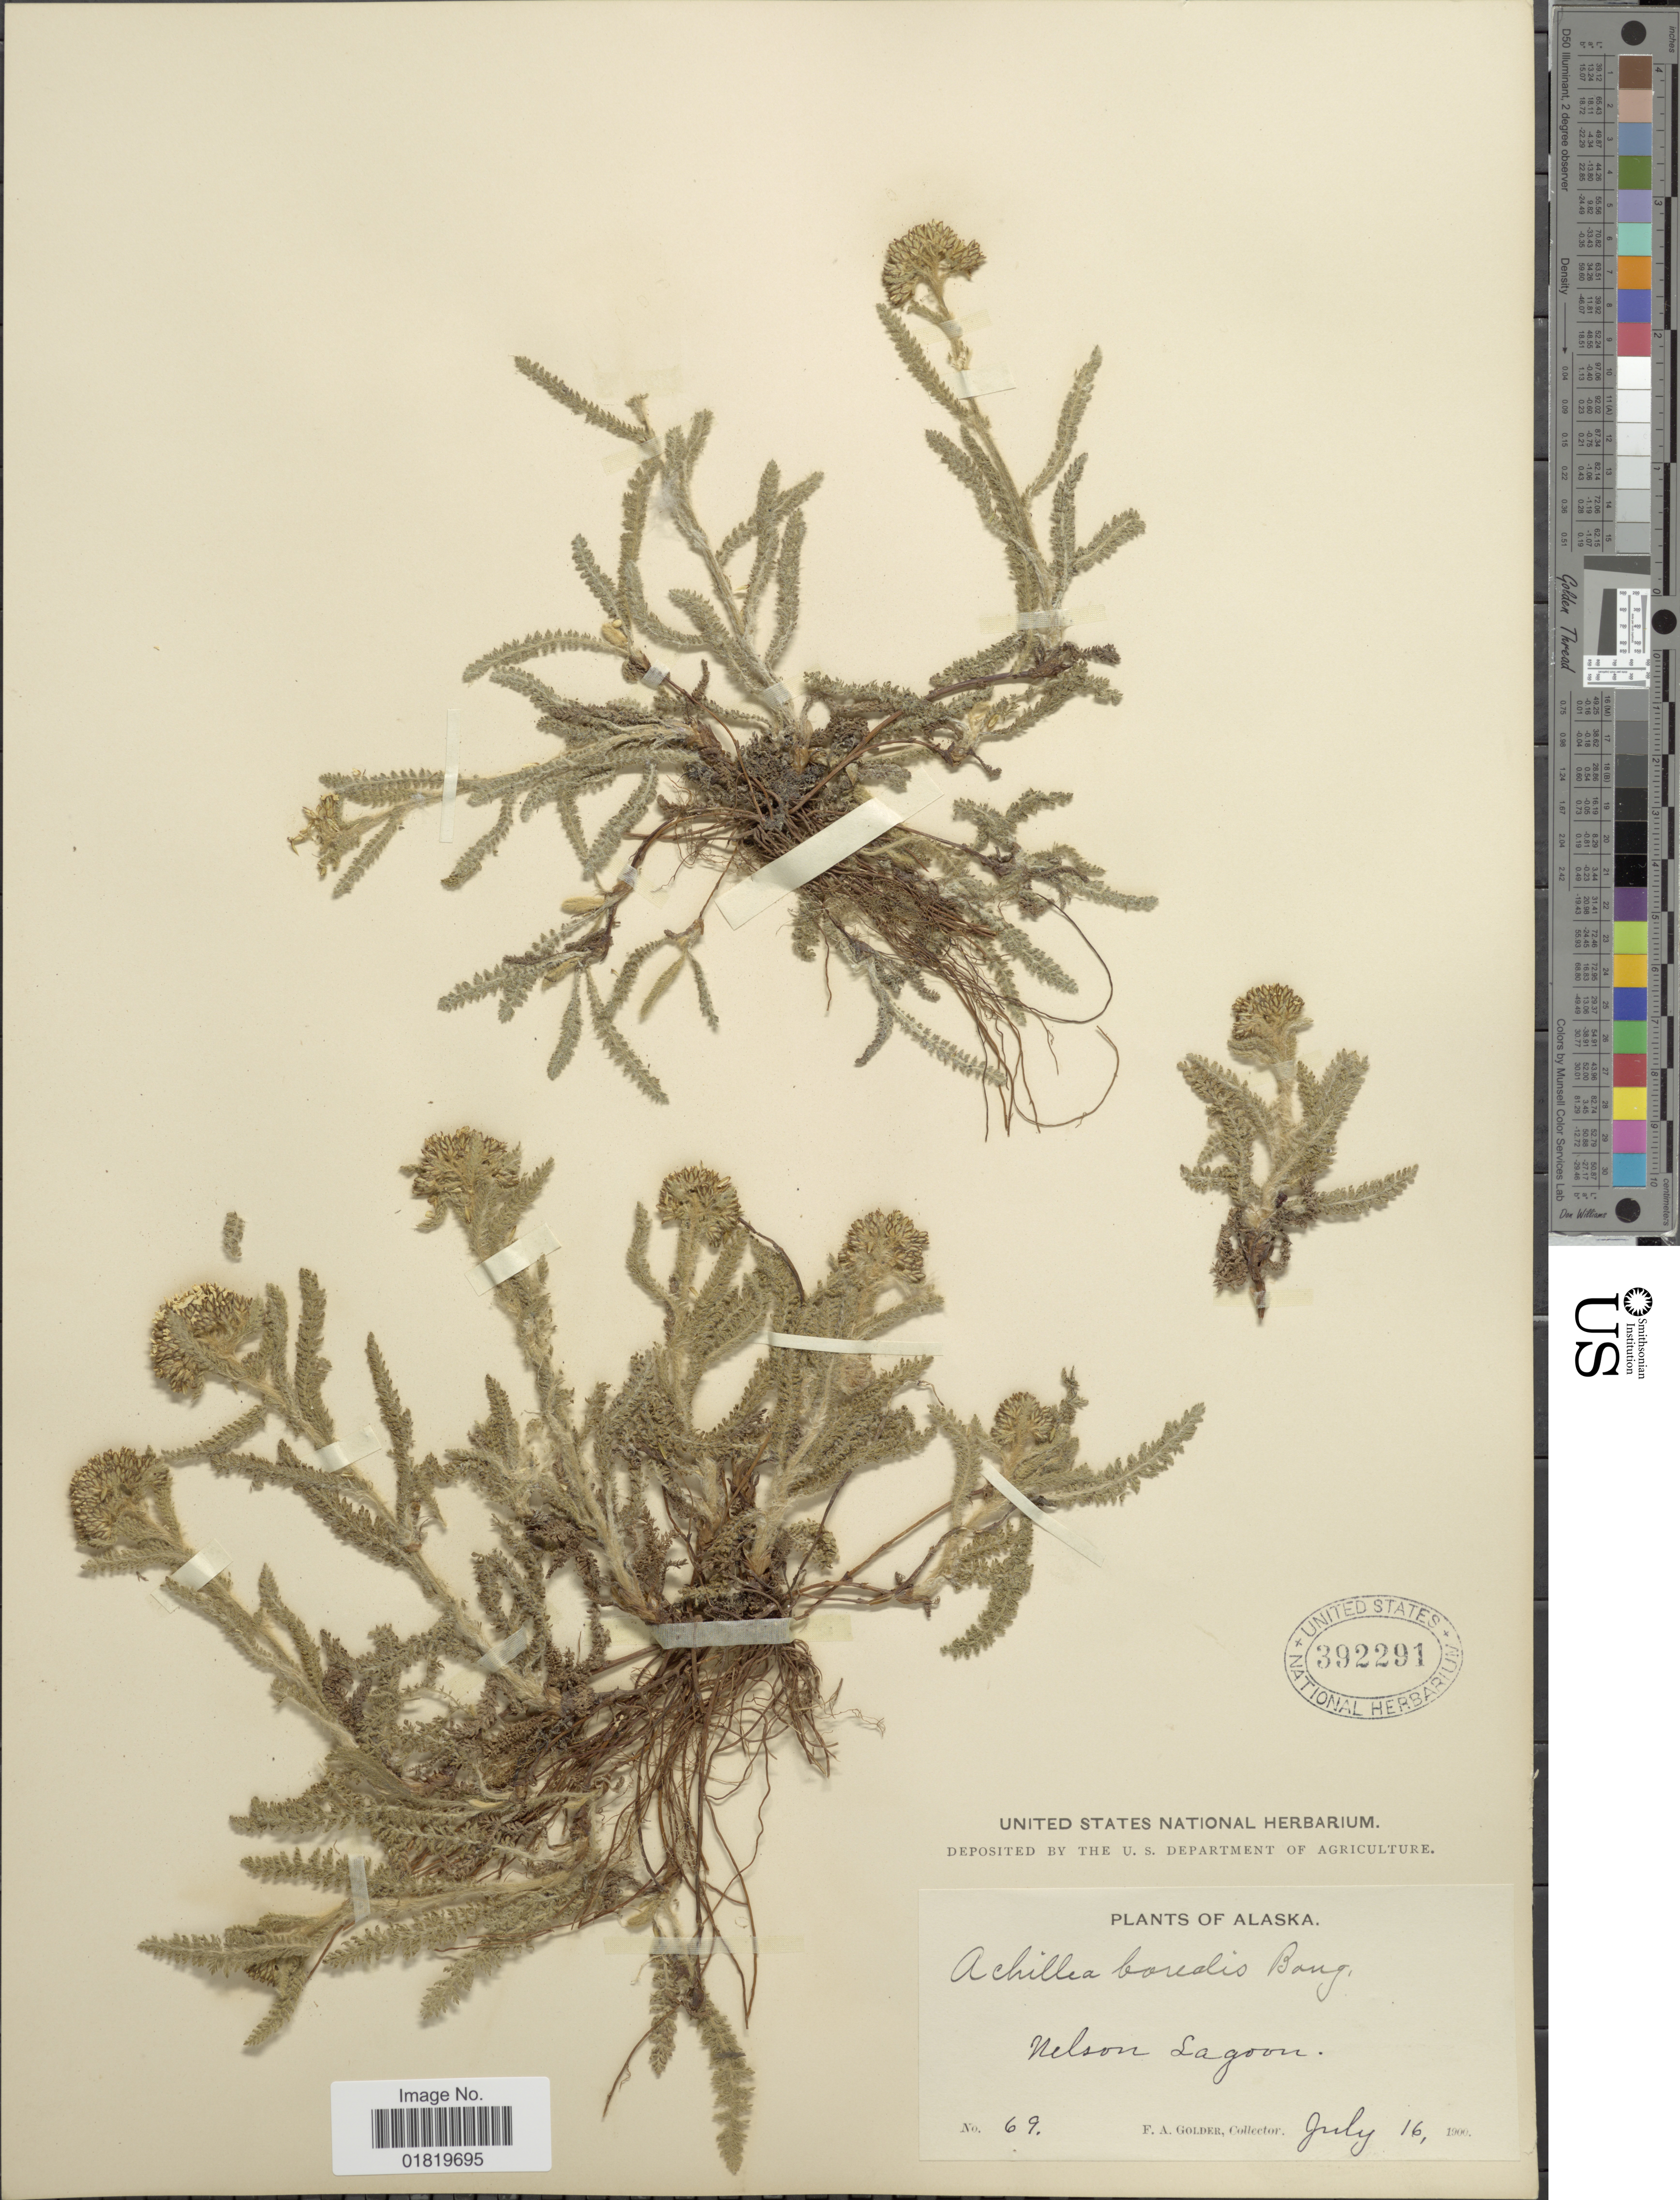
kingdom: Plantae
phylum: Tracheophyta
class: Magnoliopsida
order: Asterales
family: Asteraceae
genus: Achillea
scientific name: Achillea borealis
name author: Bong.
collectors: F. Golder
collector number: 69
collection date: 1900-07-16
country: United States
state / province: Alaska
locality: Nelson Lagoon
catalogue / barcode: US 392291